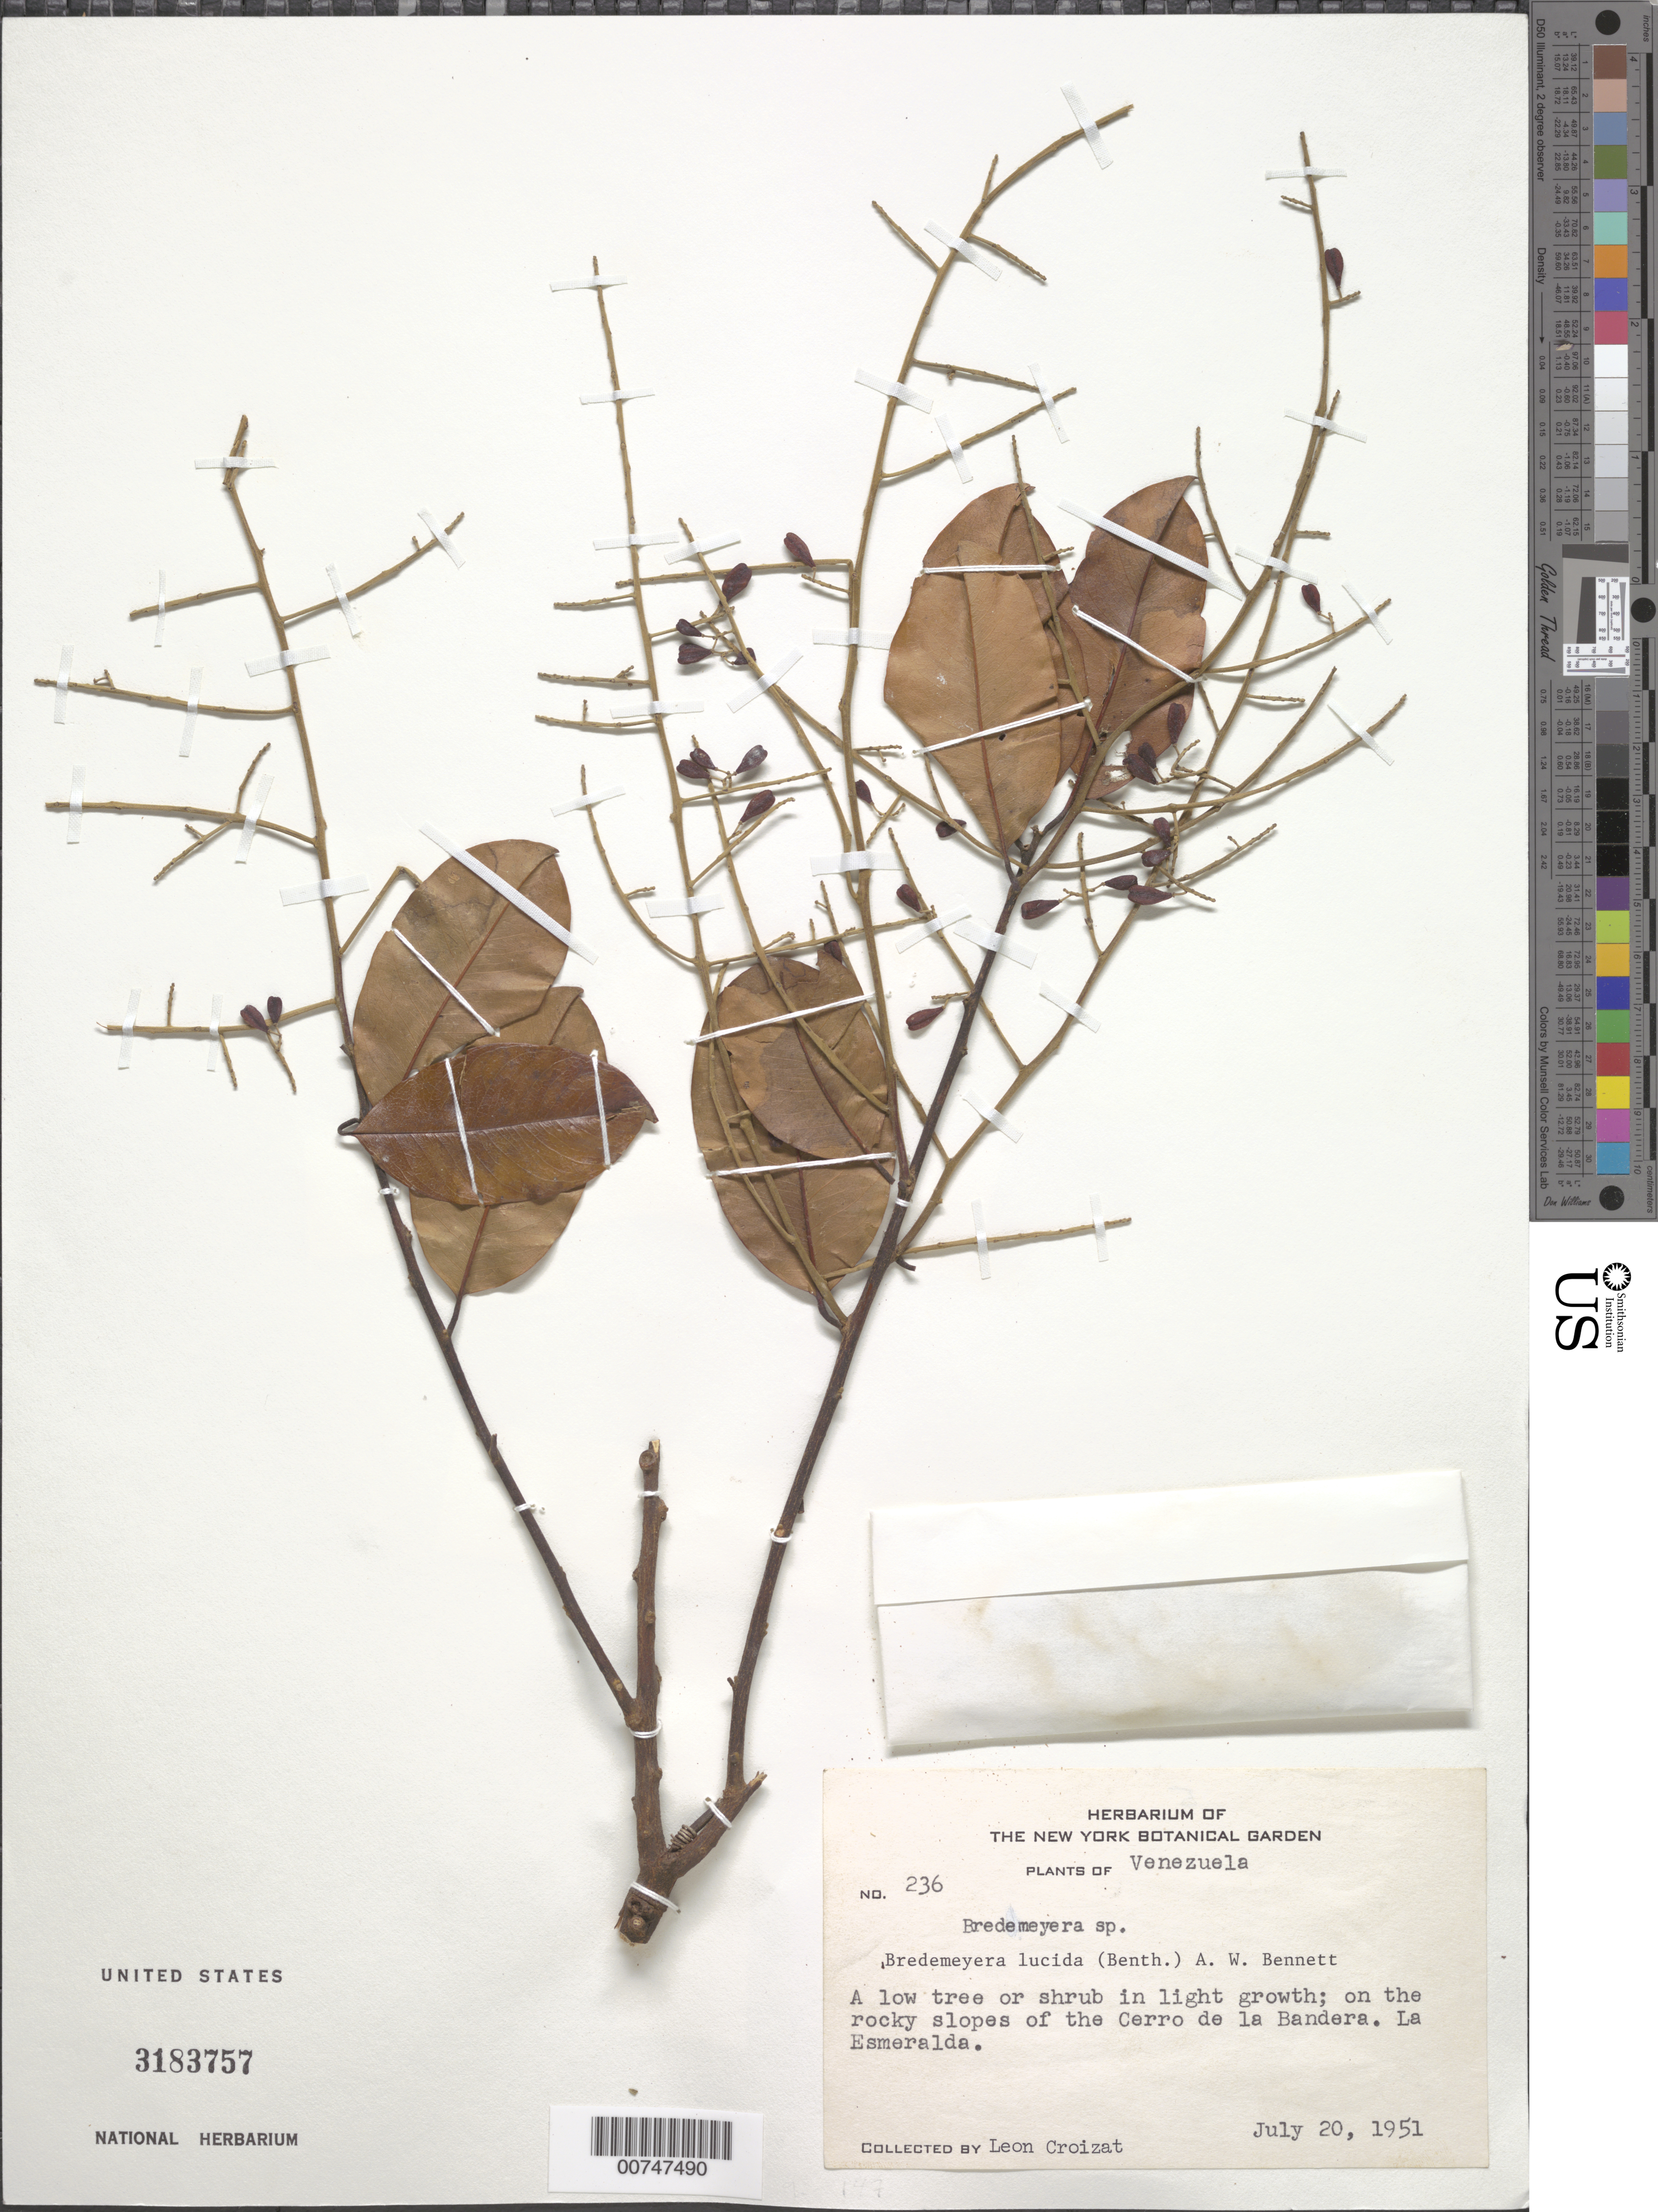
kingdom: Plantae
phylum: Tracheophyta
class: Magnoliopsida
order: Fabales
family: Polygalaceae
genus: Bredemeyera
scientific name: Bredemeyera sp.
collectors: L. C. M. Croizat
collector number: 236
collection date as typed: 20-Jul-51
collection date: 1951-07-20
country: Venezuela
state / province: Amazonas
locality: La Esmeralda, Cerro de la Bandera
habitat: In light growth, on rocky slopes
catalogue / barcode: US 3183757